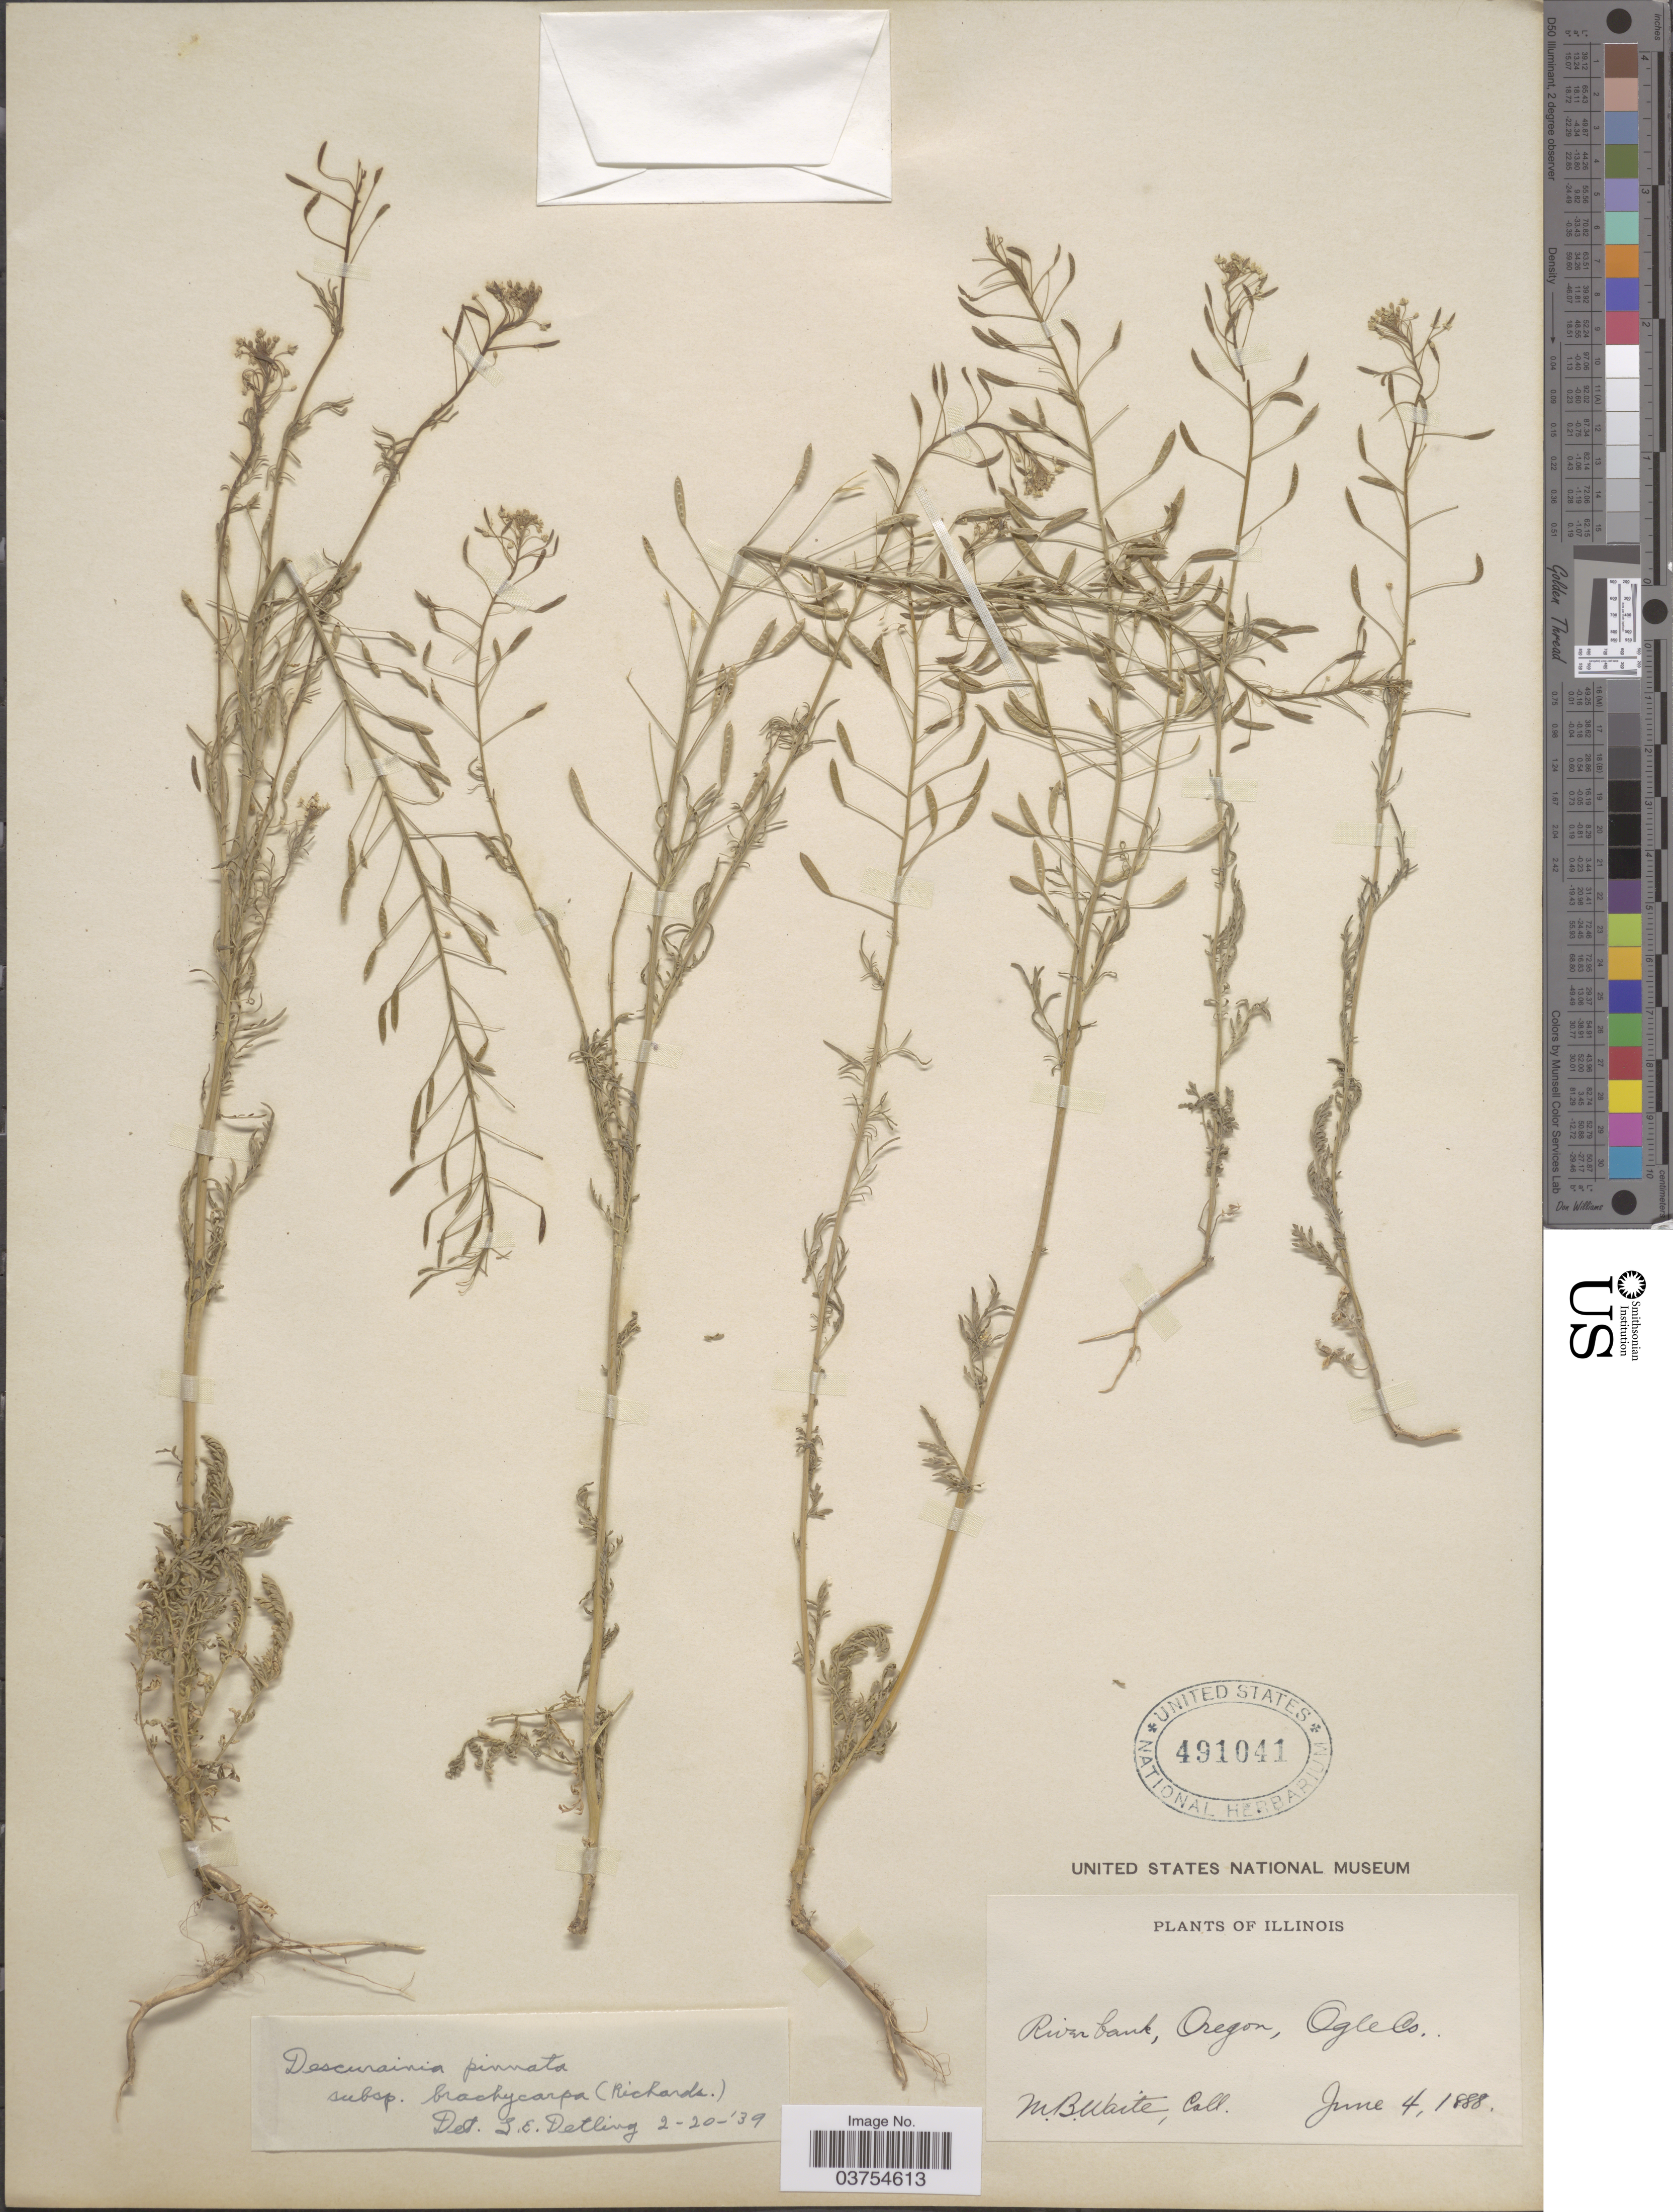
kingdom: Plantae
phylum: Tracheophyta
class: Magnoliopsida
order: Brassicales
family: Brassicaceae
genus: Descurainia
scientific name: Descurainia pinnata var. brachycarpa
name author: (Richardson) Fernald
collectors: M. B. Waite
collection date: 1888-06-04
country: United States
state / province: Oregon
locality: River bank, Oregon, Ogle Co.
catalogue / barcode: US 491041